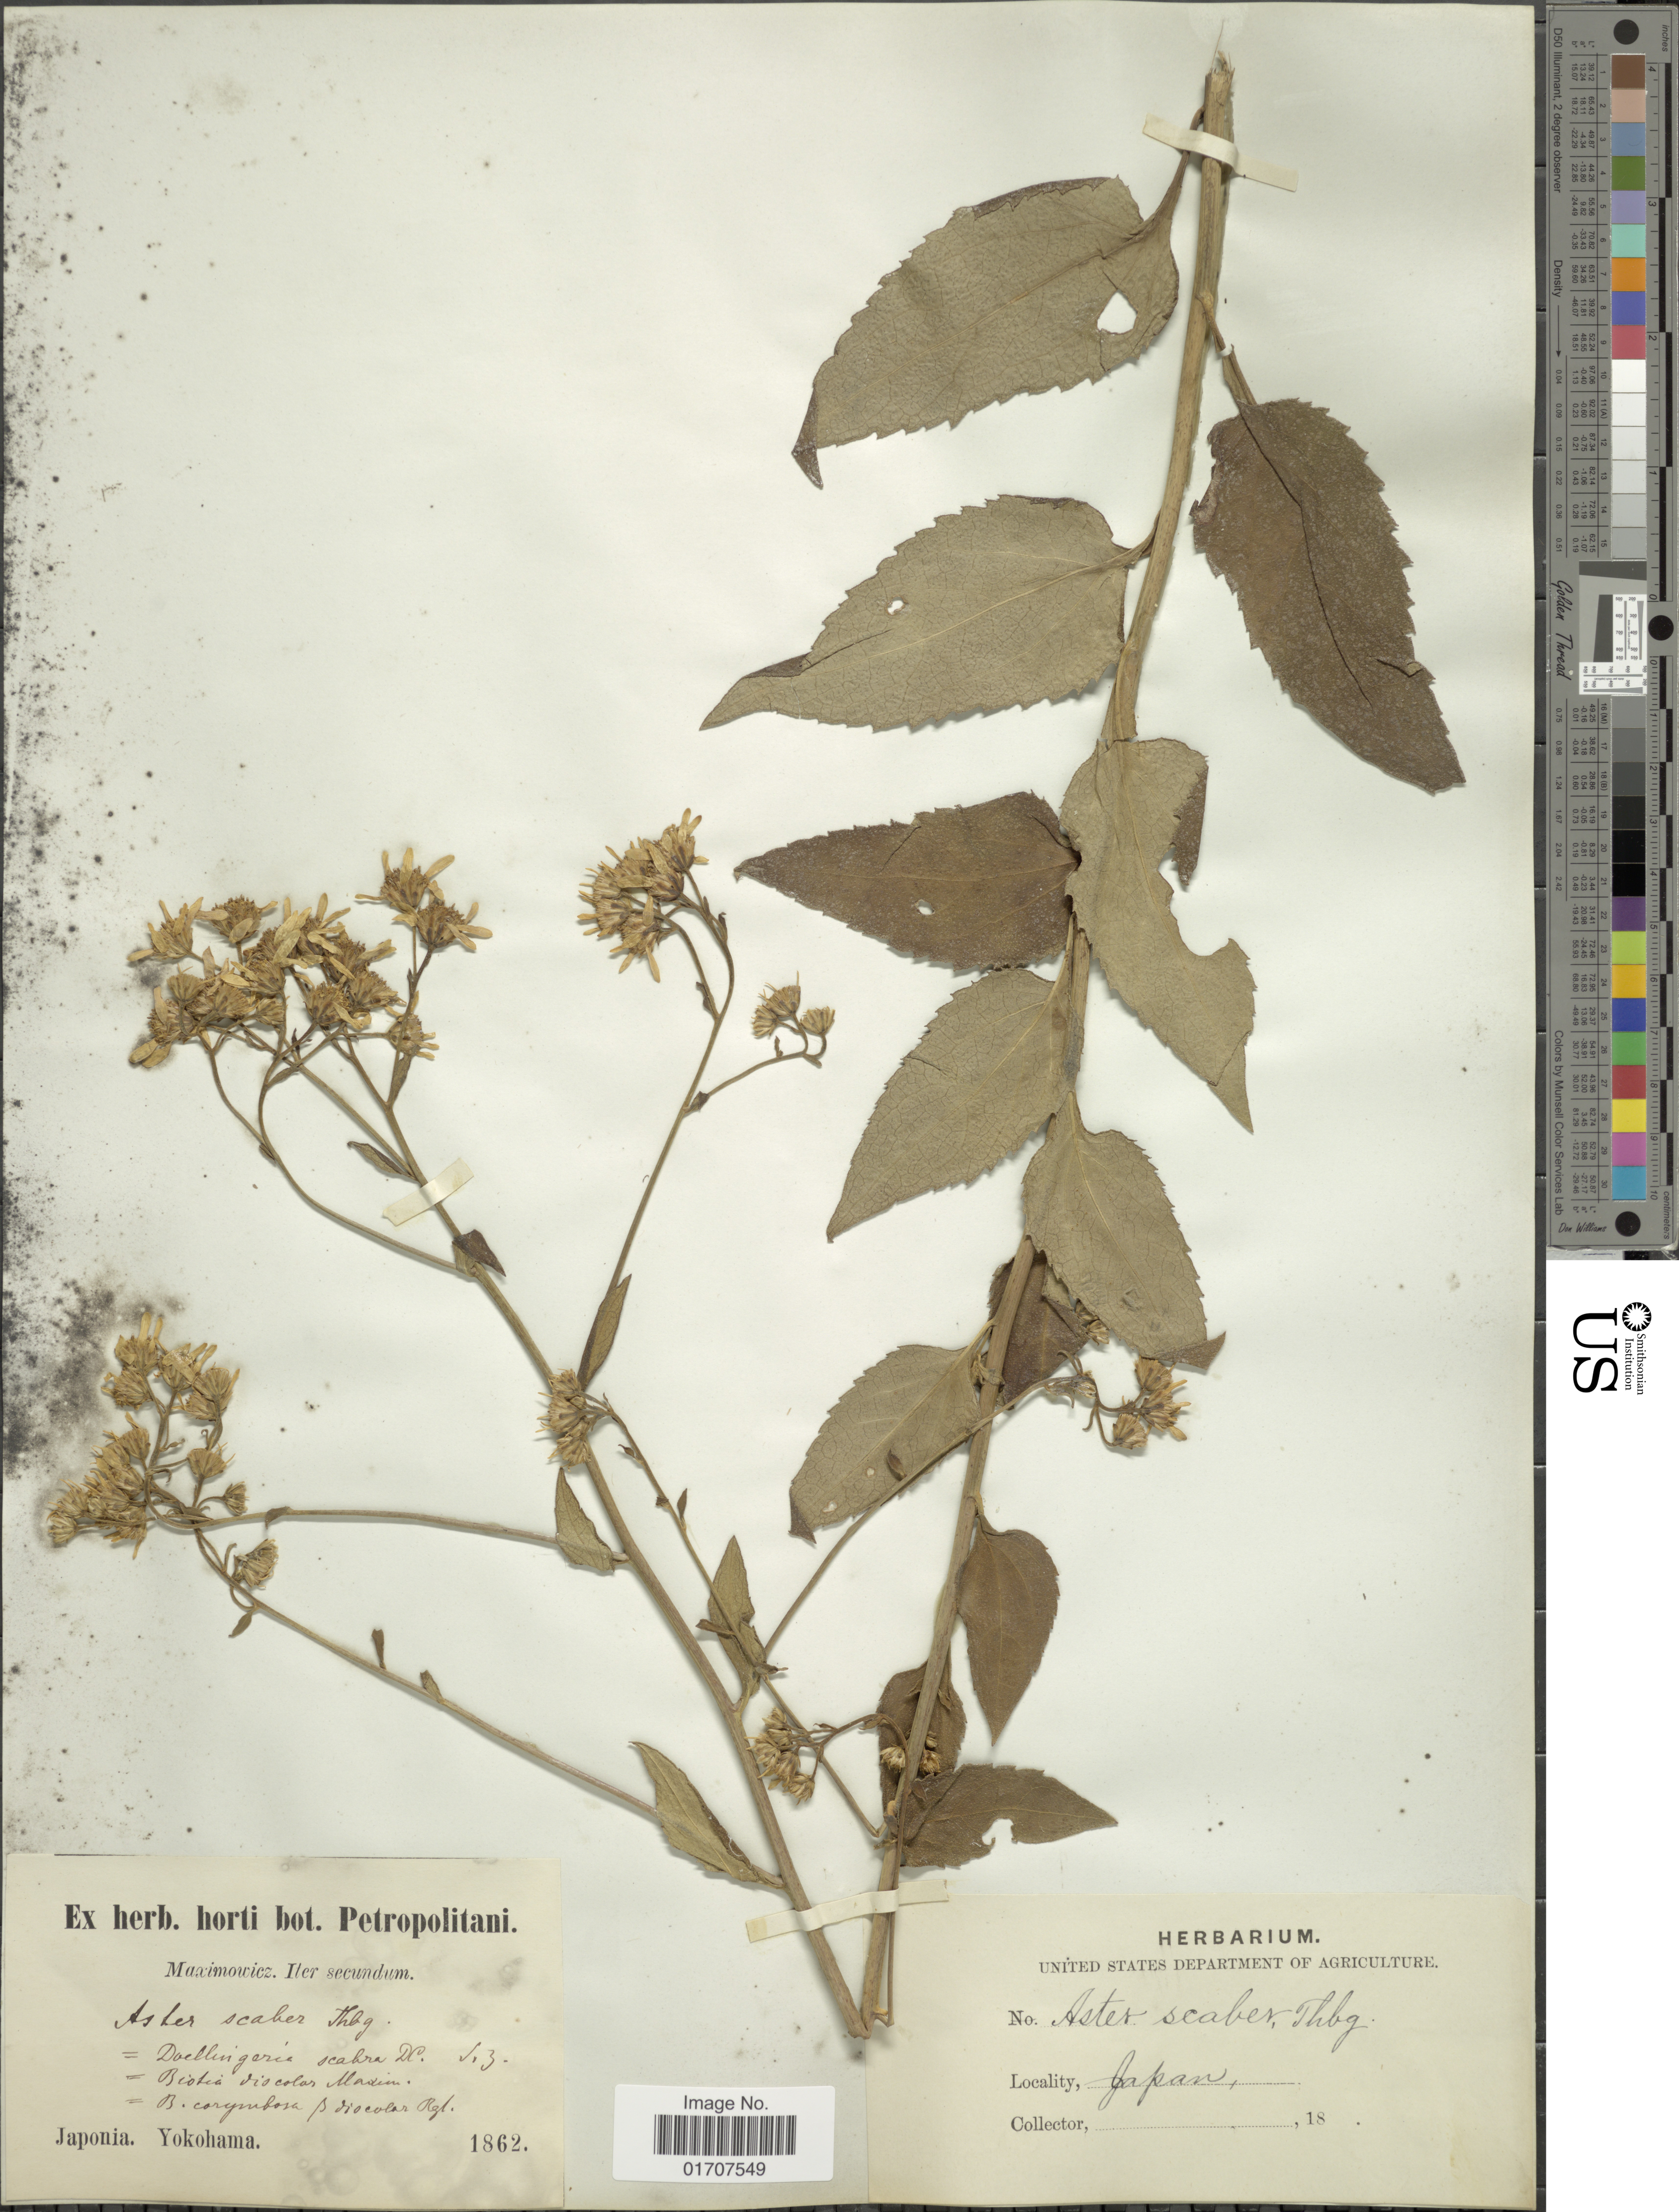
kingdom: Plantae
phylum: Tracheophyta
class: Magnoliopsida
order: Asterales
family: Asteraceae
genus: Doellingeria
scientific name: Doellingeria scaber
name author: (Thunb.) Nees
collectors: Maximowicz, --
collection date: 1862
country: Japan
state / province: Kanagawa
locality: Yokohama